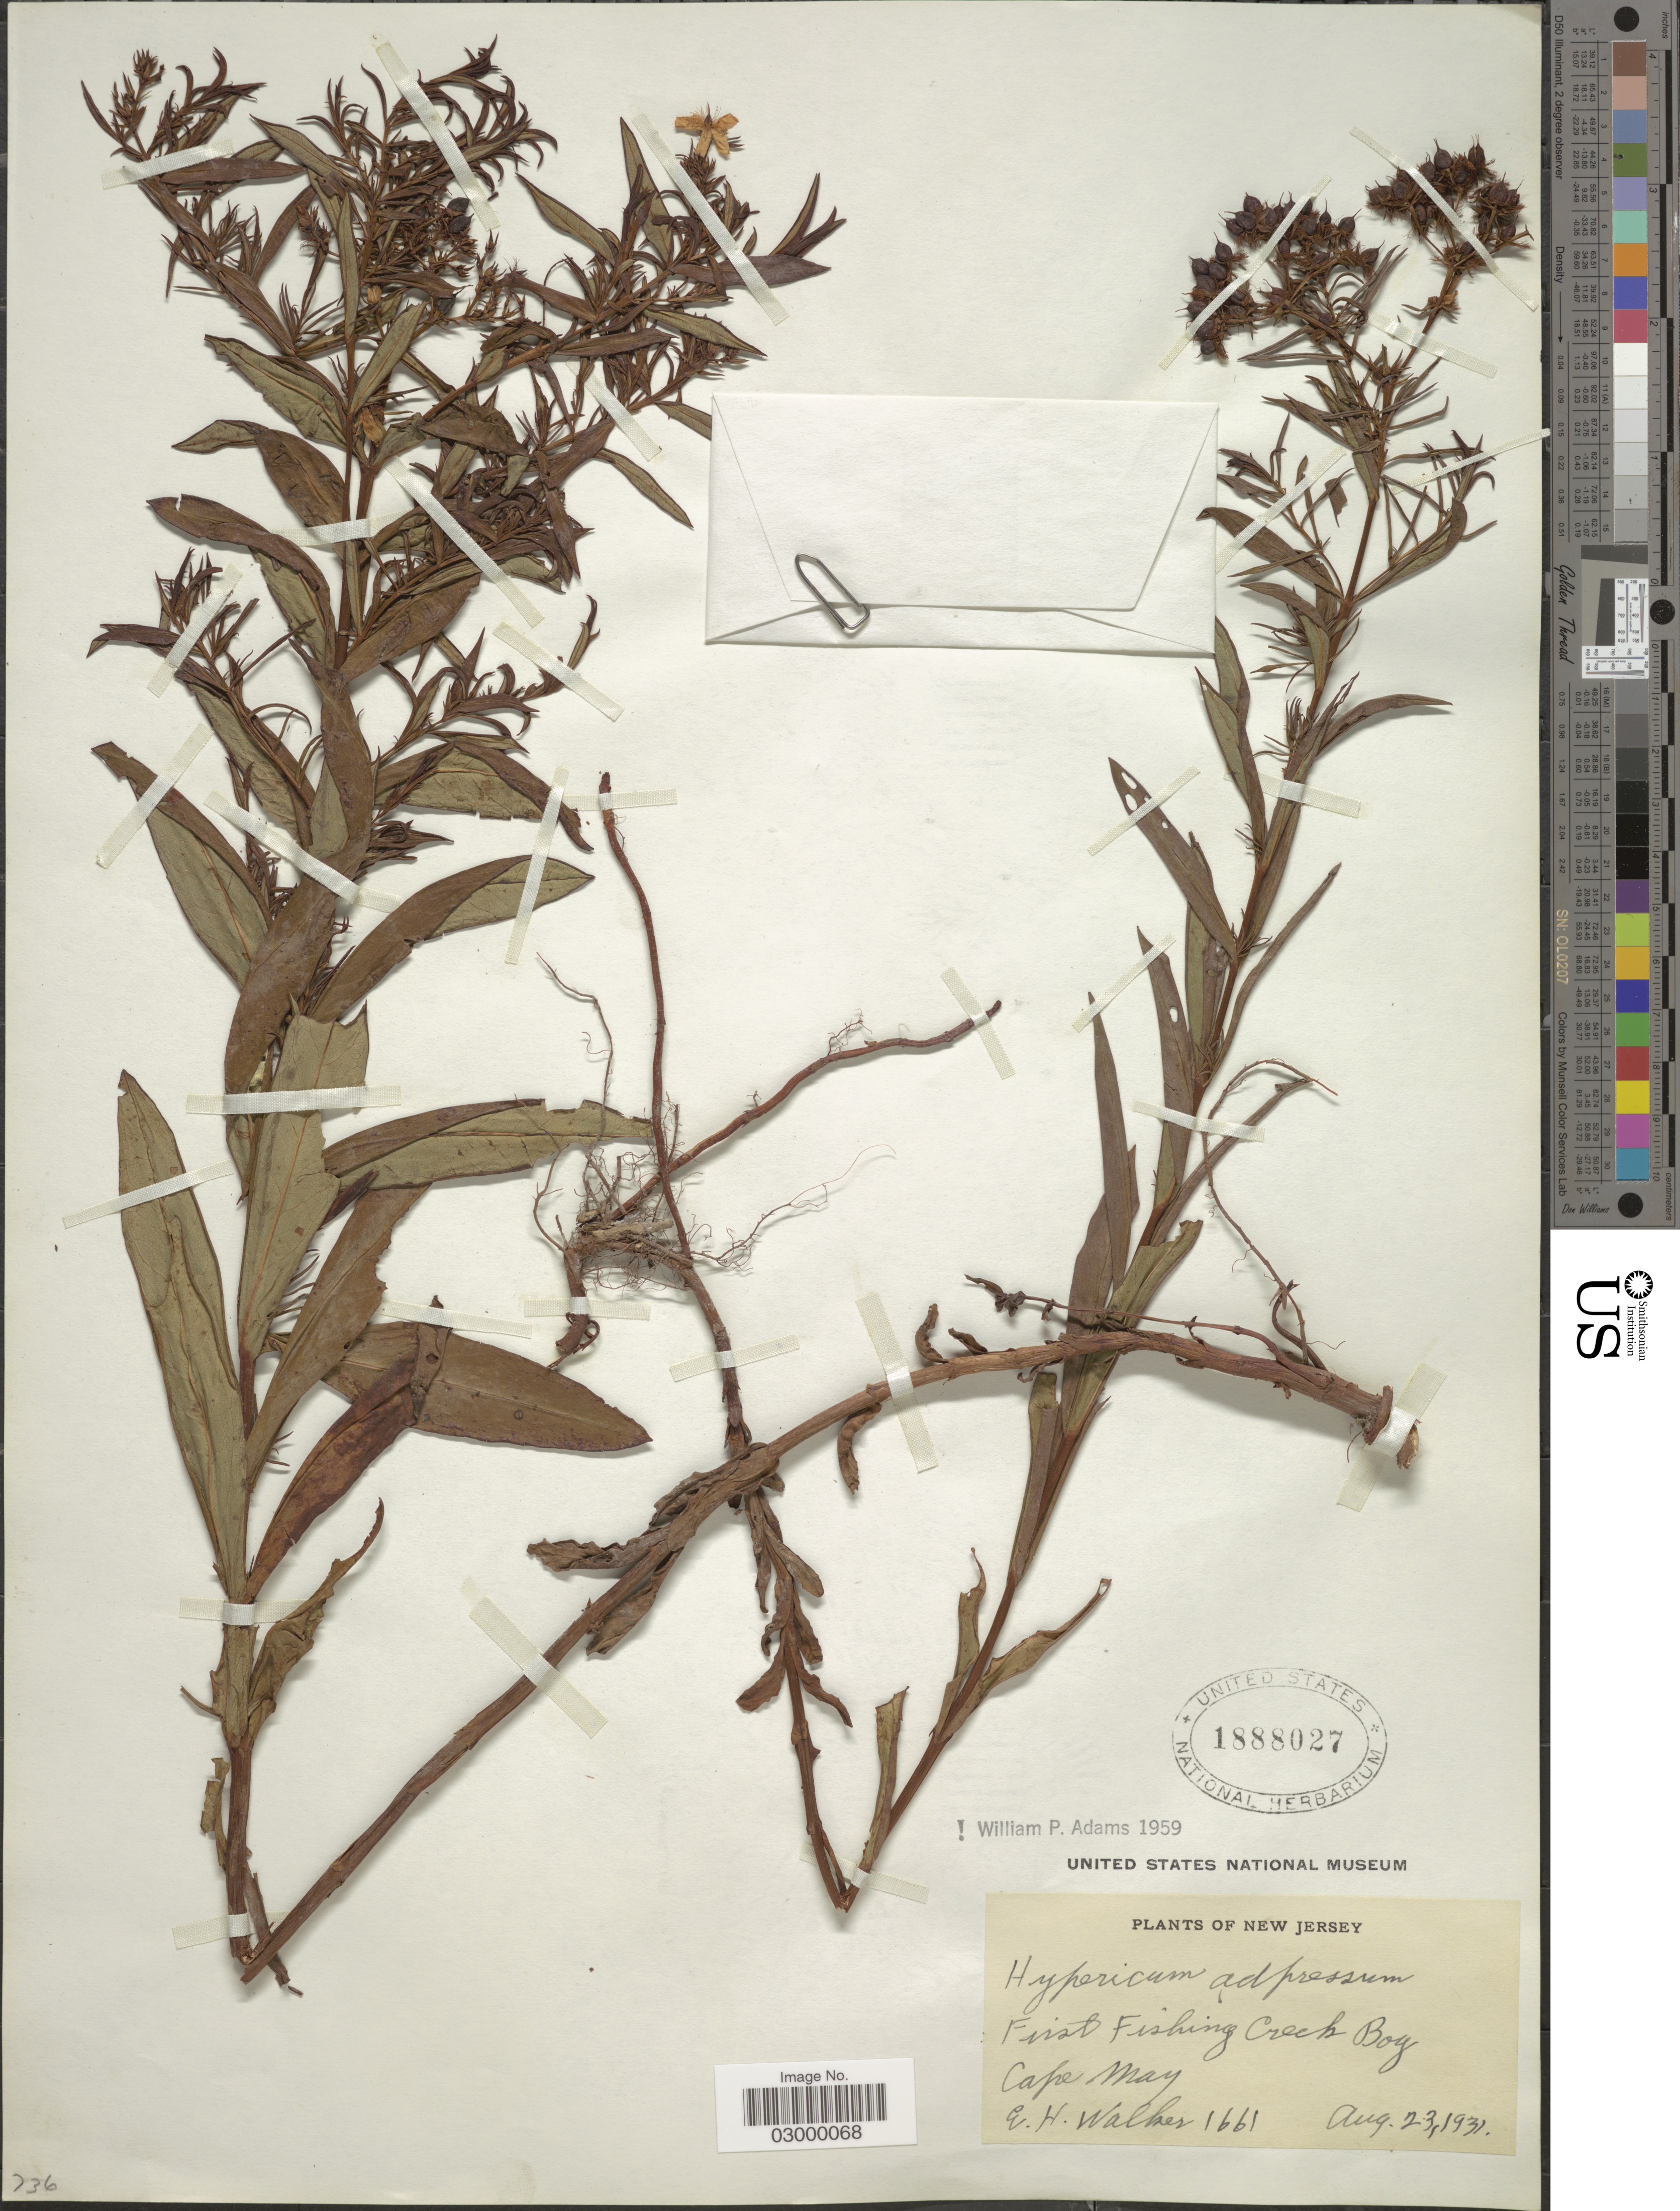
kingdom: Plantae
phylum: Tracheophyta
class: Magnoliopsida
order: Malpighiales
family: Hypericaceae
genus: Hypericum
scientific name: Hypericum adpressum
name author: W.P.C. Barton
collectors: E. H. Walker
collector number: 1661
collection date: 1931-08-23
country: United States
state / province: New Jersey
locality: First Fishing Creek Bay, Cape May.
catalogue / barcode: US 1888027